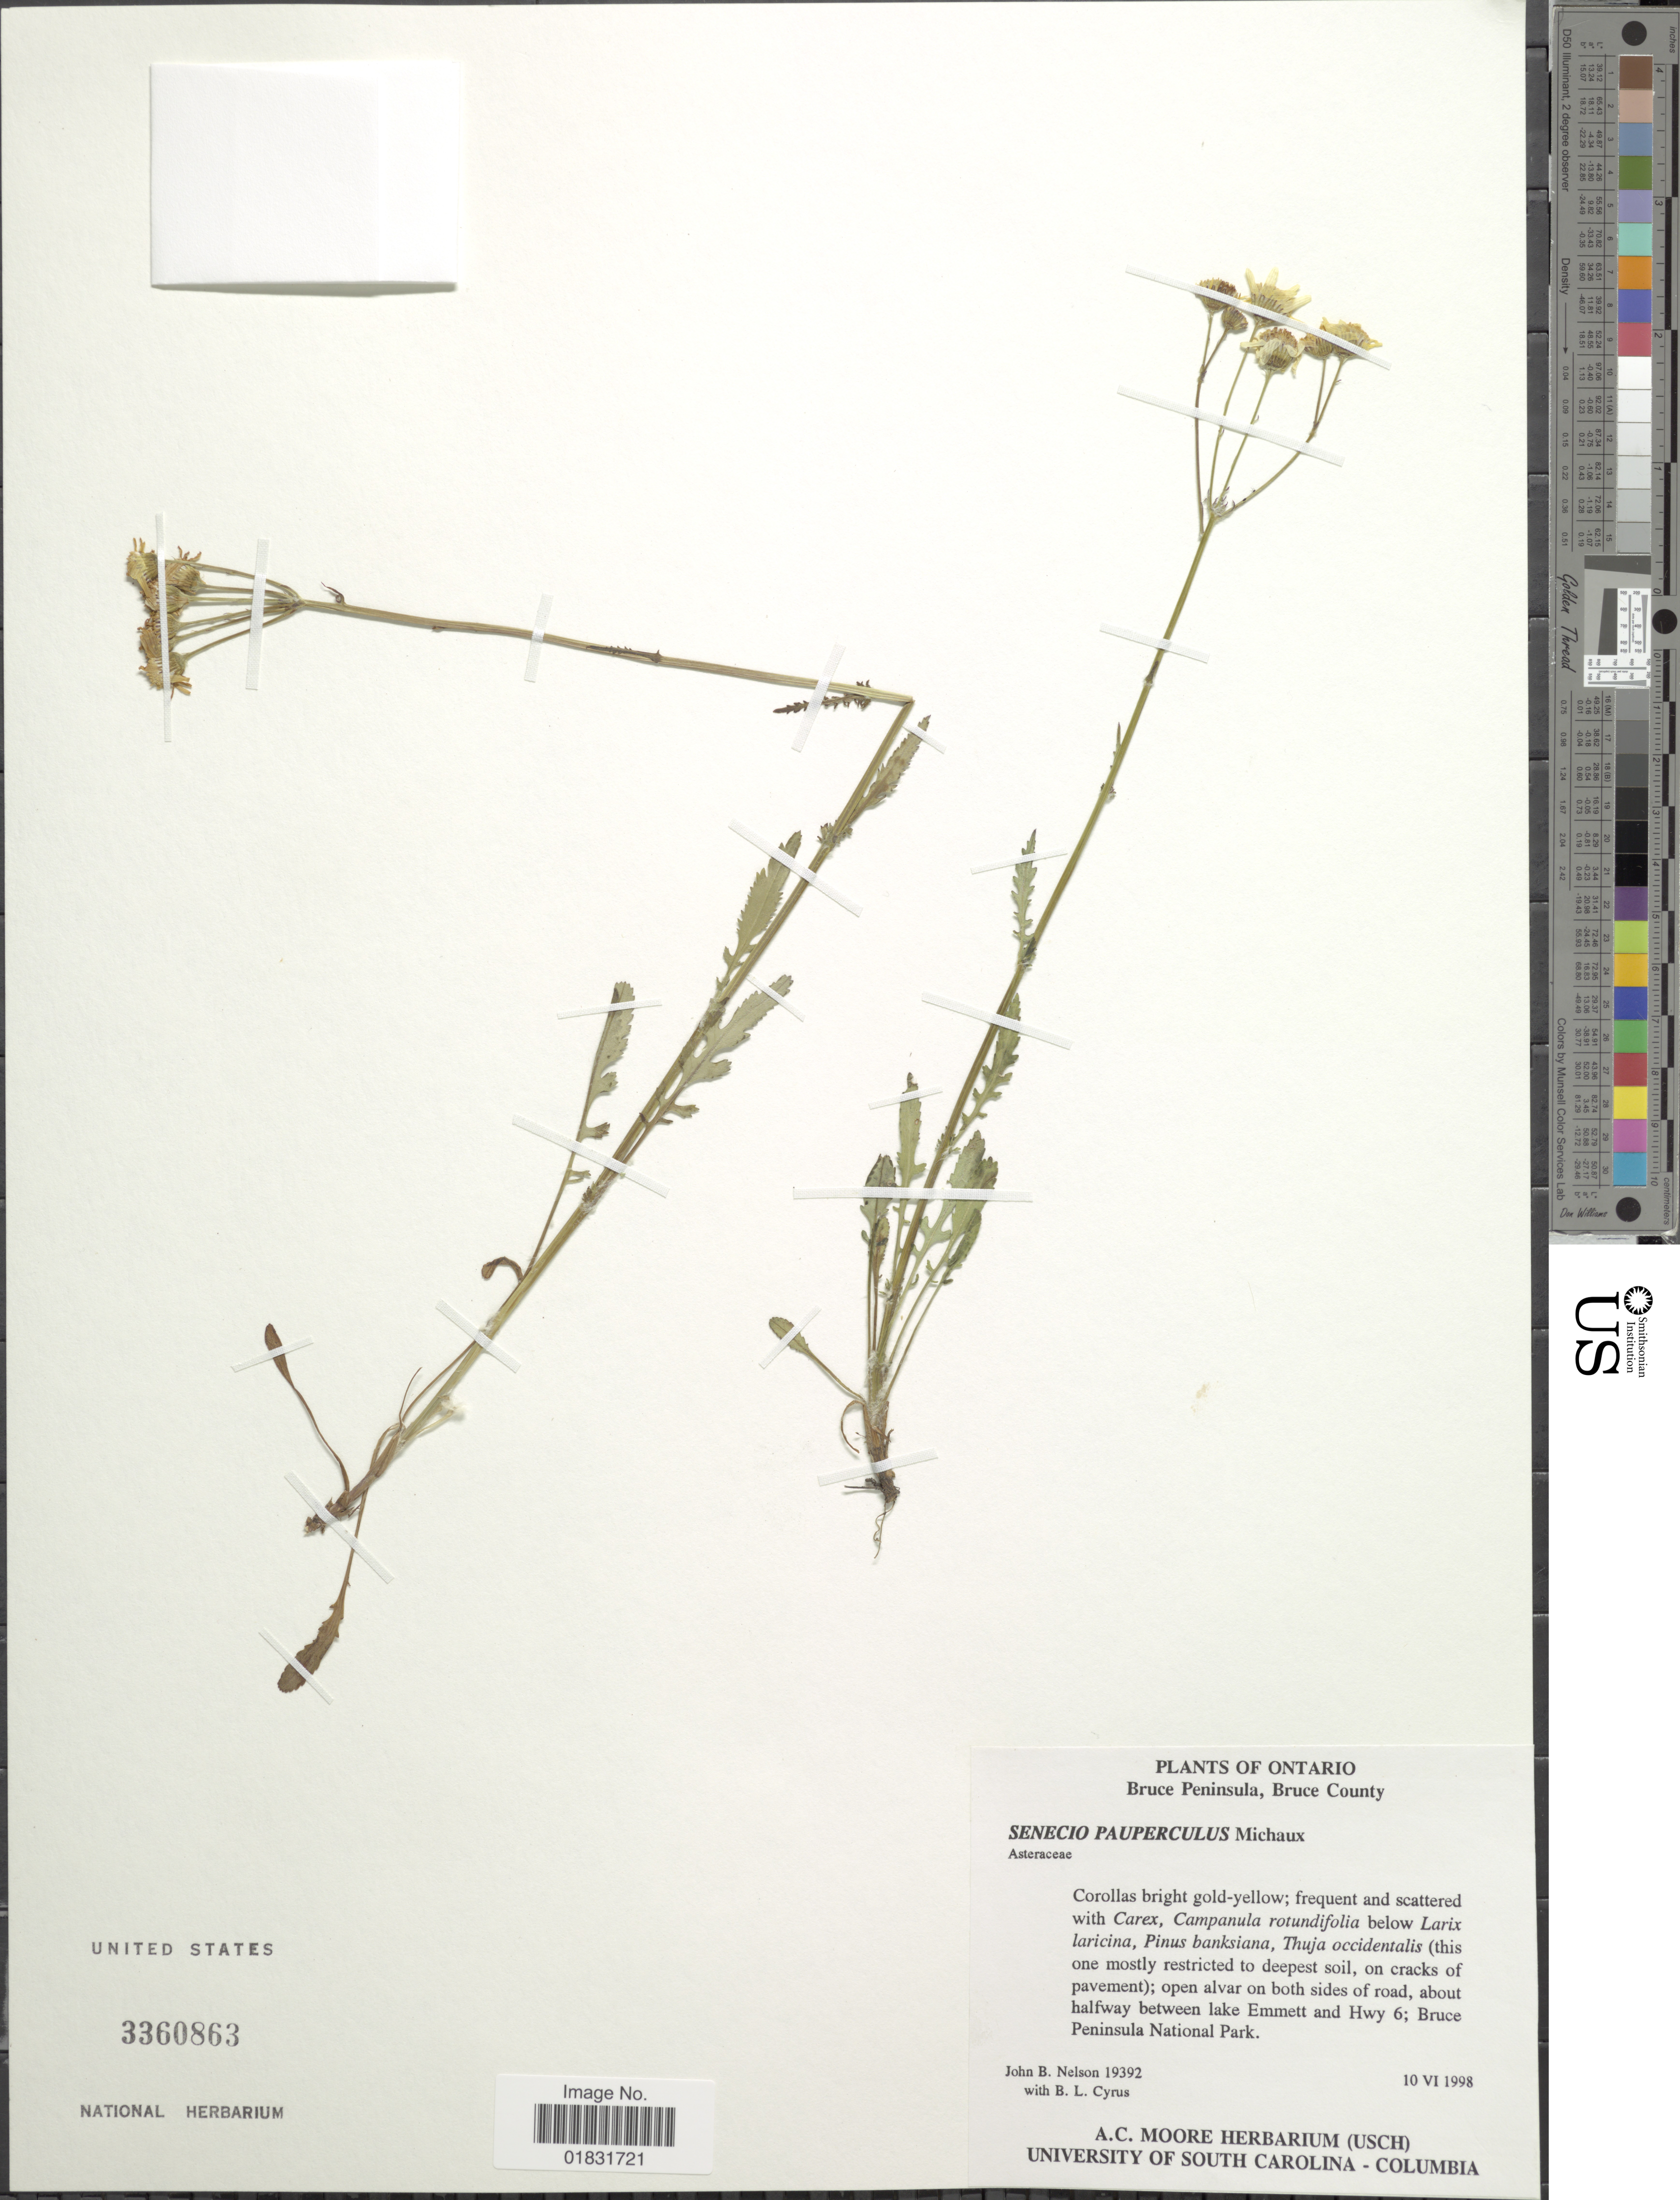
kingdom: Plantae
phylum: Tracheophyta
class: Magnoliopsida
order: Asterales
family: Asteraceae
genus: Packera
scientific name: Packera paupercula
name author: (Michx.) Á. Löve & D. Löve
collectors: J. B. Nelson & B. Cyrus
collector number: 19392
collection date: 1998-06-10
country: Canada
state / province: Ontario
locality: Bruce Peninsula, Bruce County; open alvar on both sides of road, about halfway between lake Emmett and Hwy 6; Bruce Peninsula National Park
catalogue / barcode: US 3360863